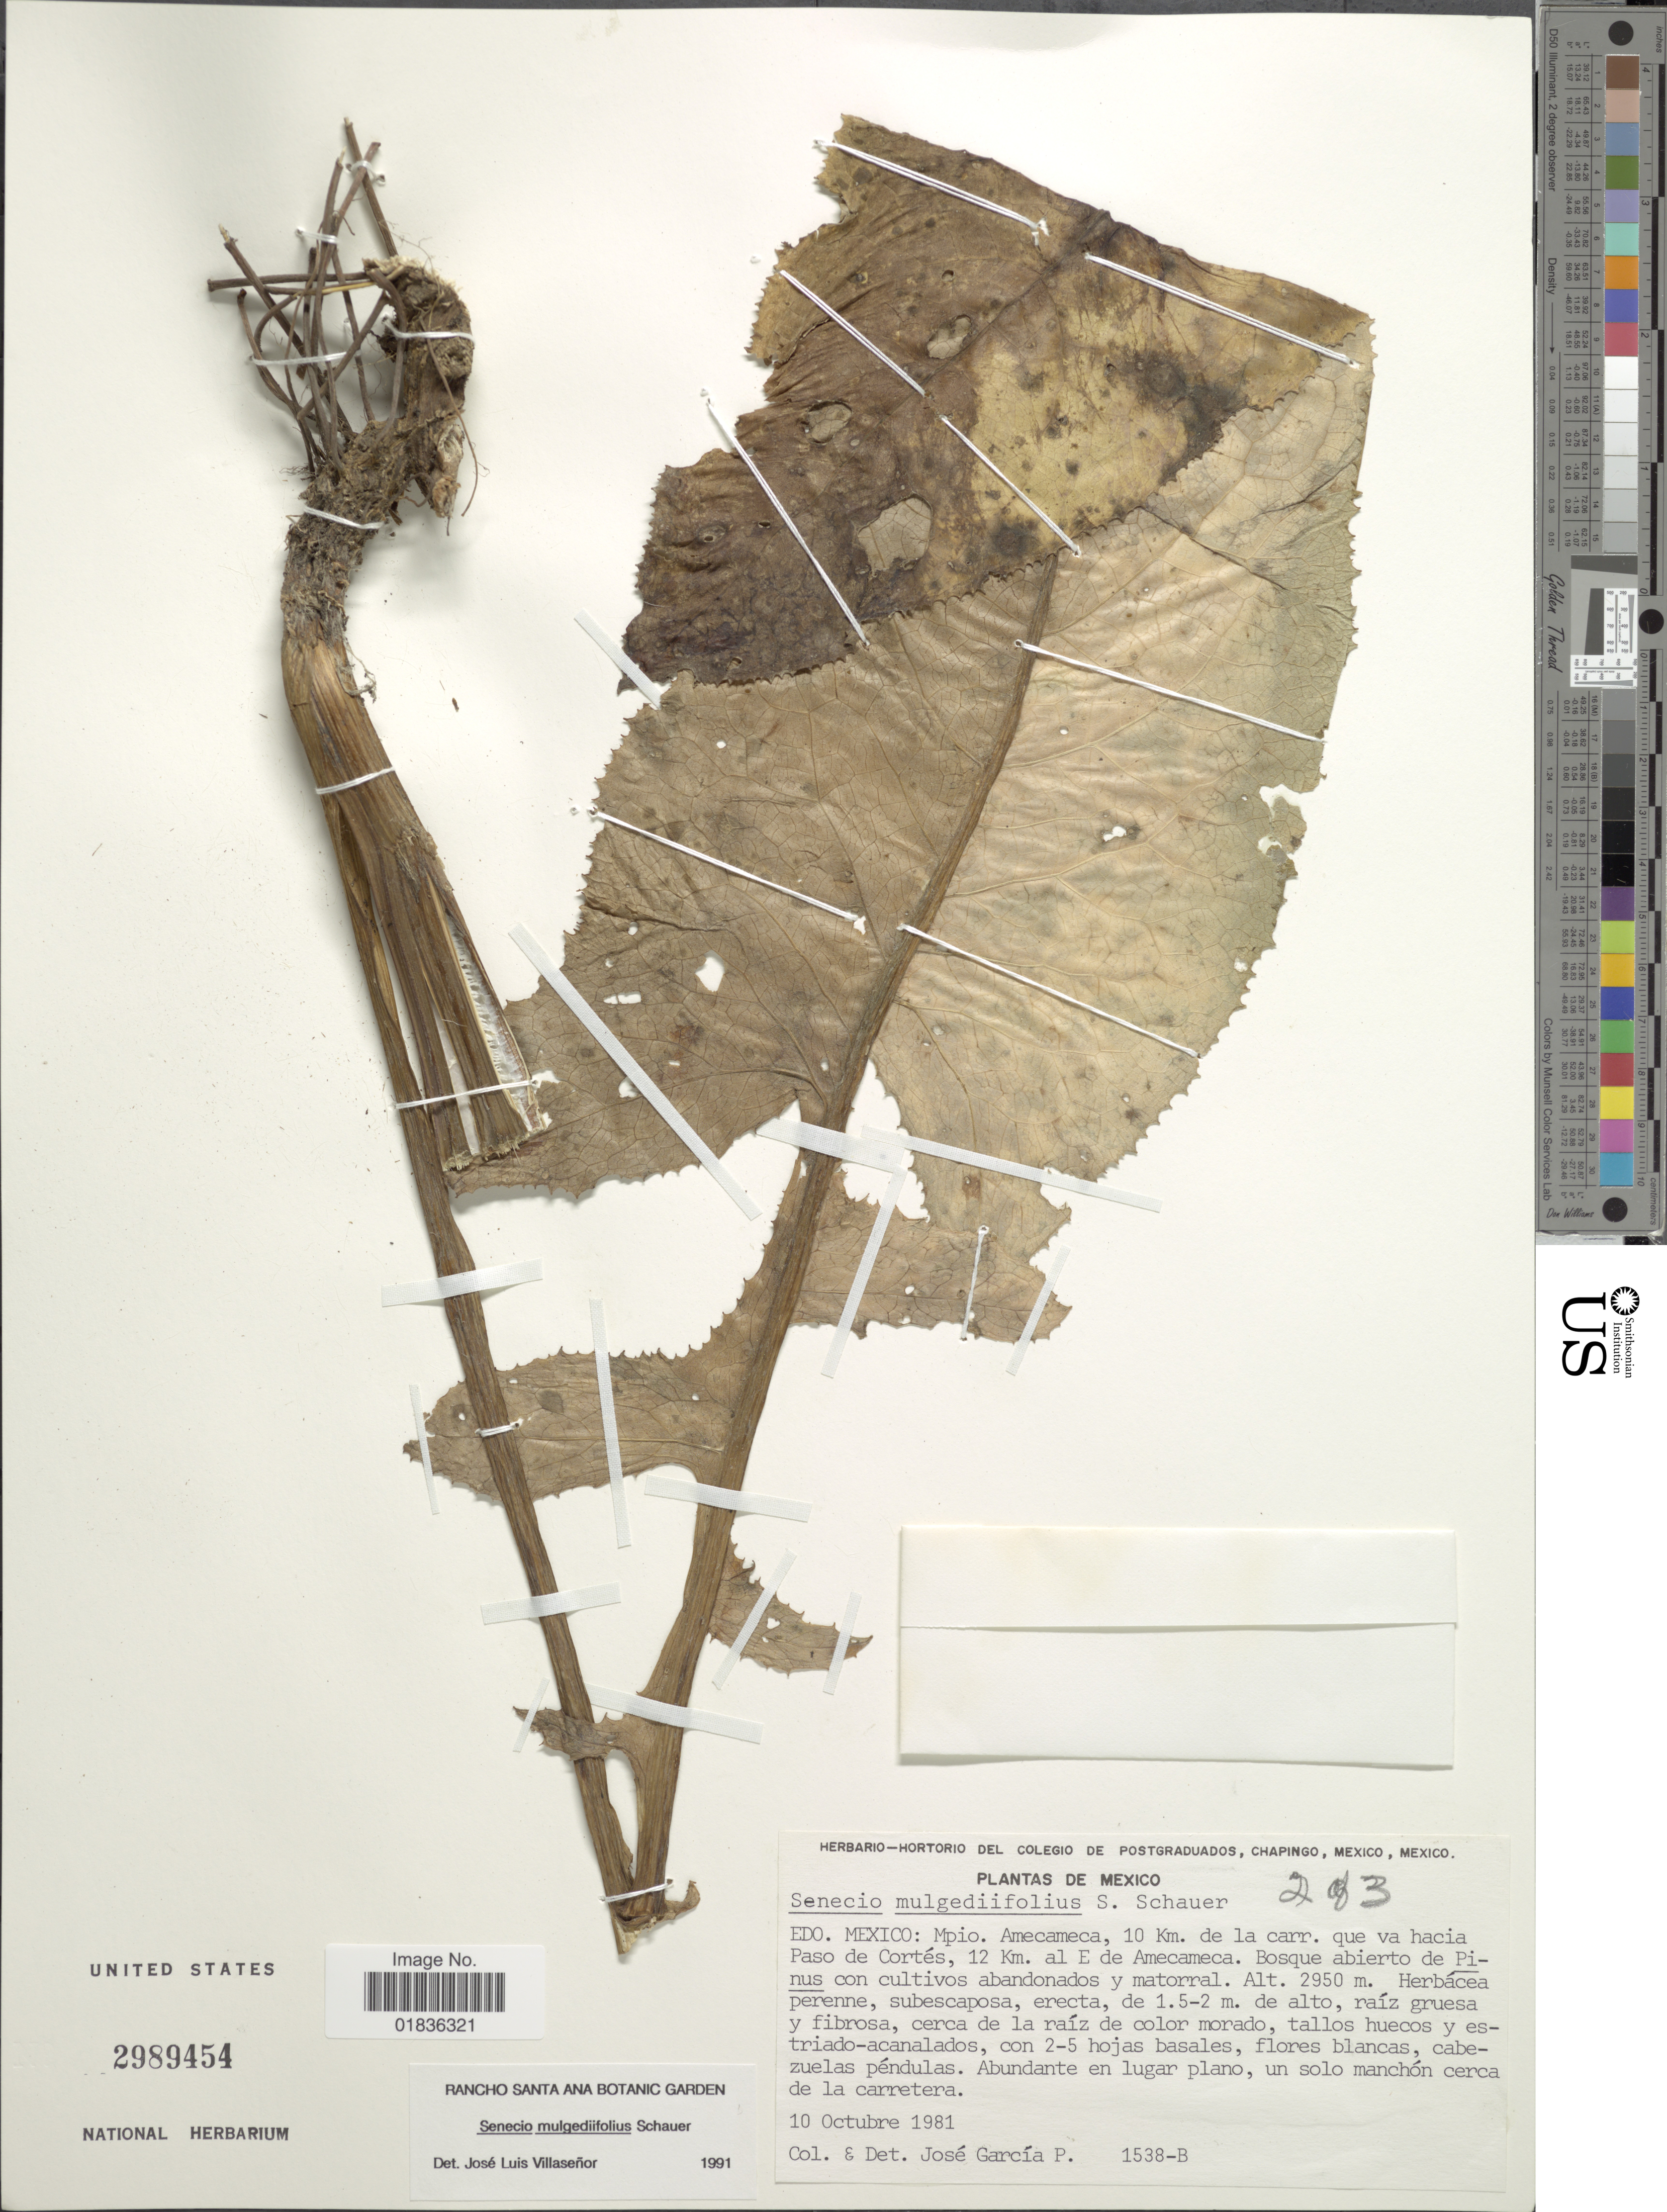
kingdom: Plantae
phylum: Tracheophyta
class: Magnoliopsida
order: Asterales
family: Asteraceae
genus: Senecio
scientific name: Senecio mulgediifolius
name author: Schauer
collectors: J. García-P.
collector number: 1538-B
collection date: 1981-10-10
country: Mexico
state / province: México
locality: Mpio. Amecameca, 10 Km. de la carr. que va hacia Paso de Cortes, 12 Km. al E de Amecameca, bosque con cultivos abandonados y matorral.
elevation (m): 2950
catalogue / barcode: US 2989454